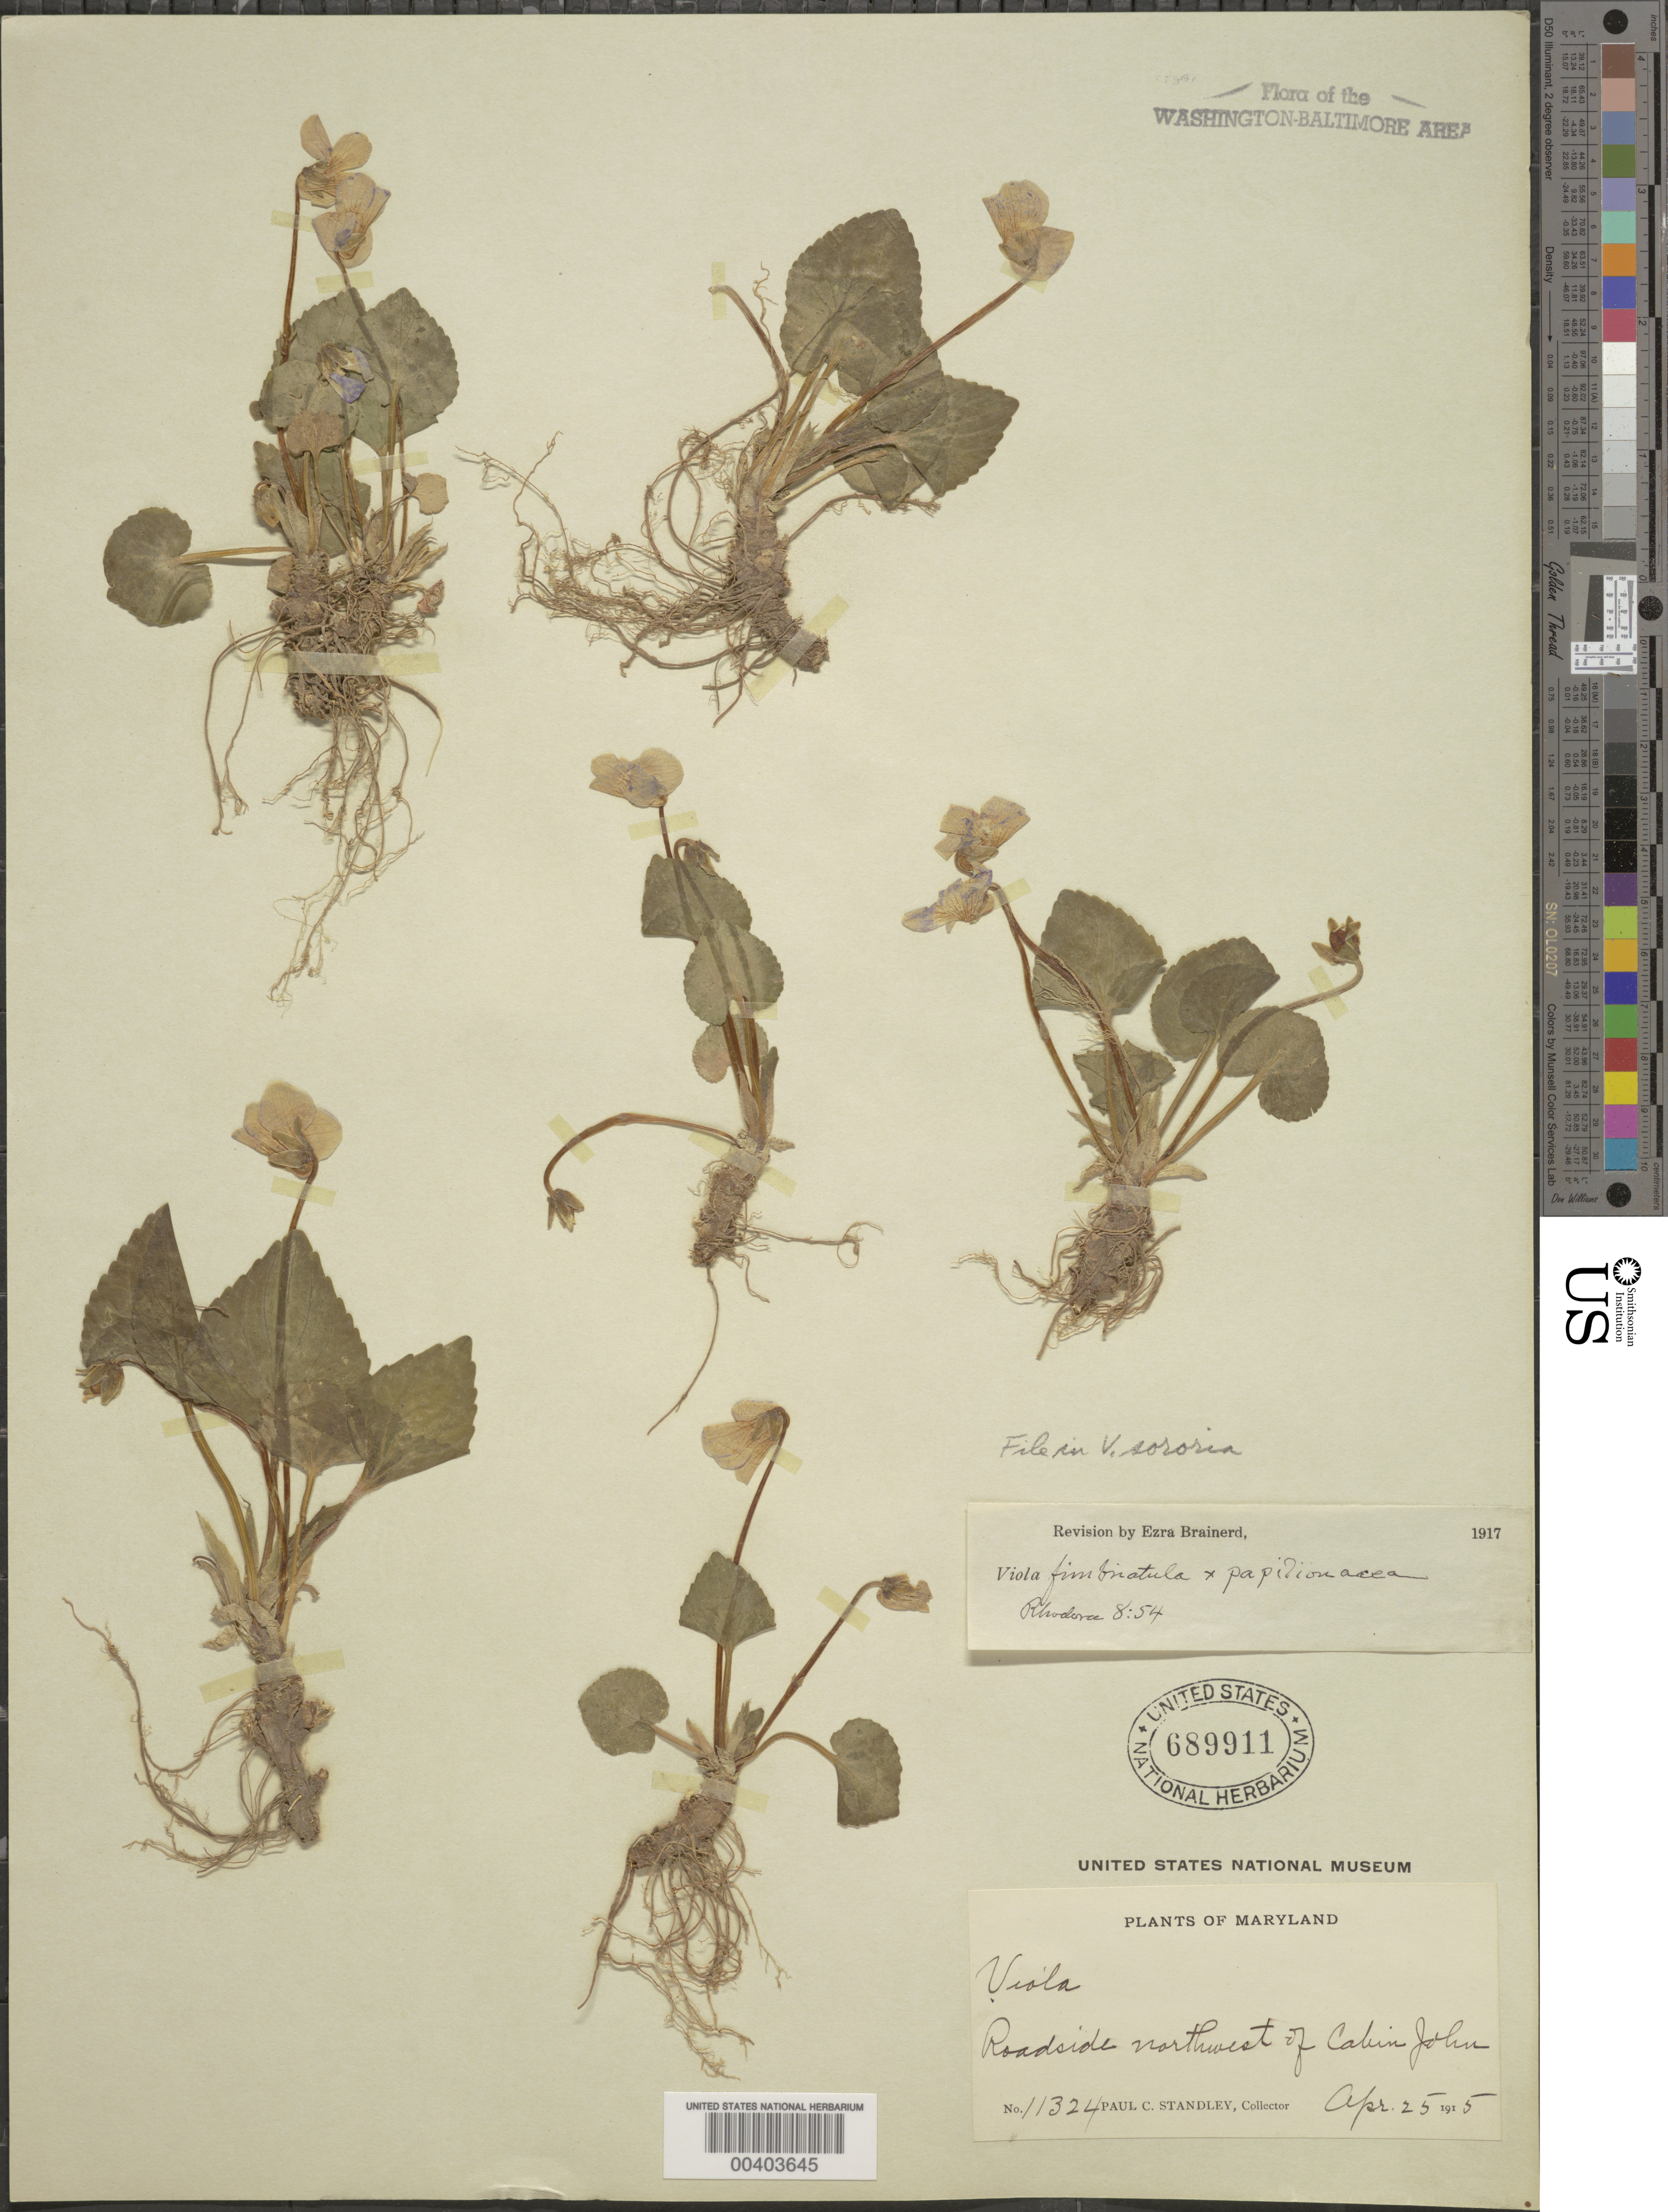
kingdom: Plantae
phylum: Tracheophyta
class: Magnoliopsida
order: Malpighiales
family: Violaceae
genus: Viola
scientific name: Viola sagittata var. ovata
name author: (Nutt.) Torr. & A. Gray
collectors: P. C. Standley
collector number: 11324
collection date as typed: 25 Apr 1915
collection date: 1915-04-25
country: United States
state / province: Maryland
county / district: Montgomery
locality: Northwest of Cabin John C. & O. Canal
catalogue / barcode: US 689911